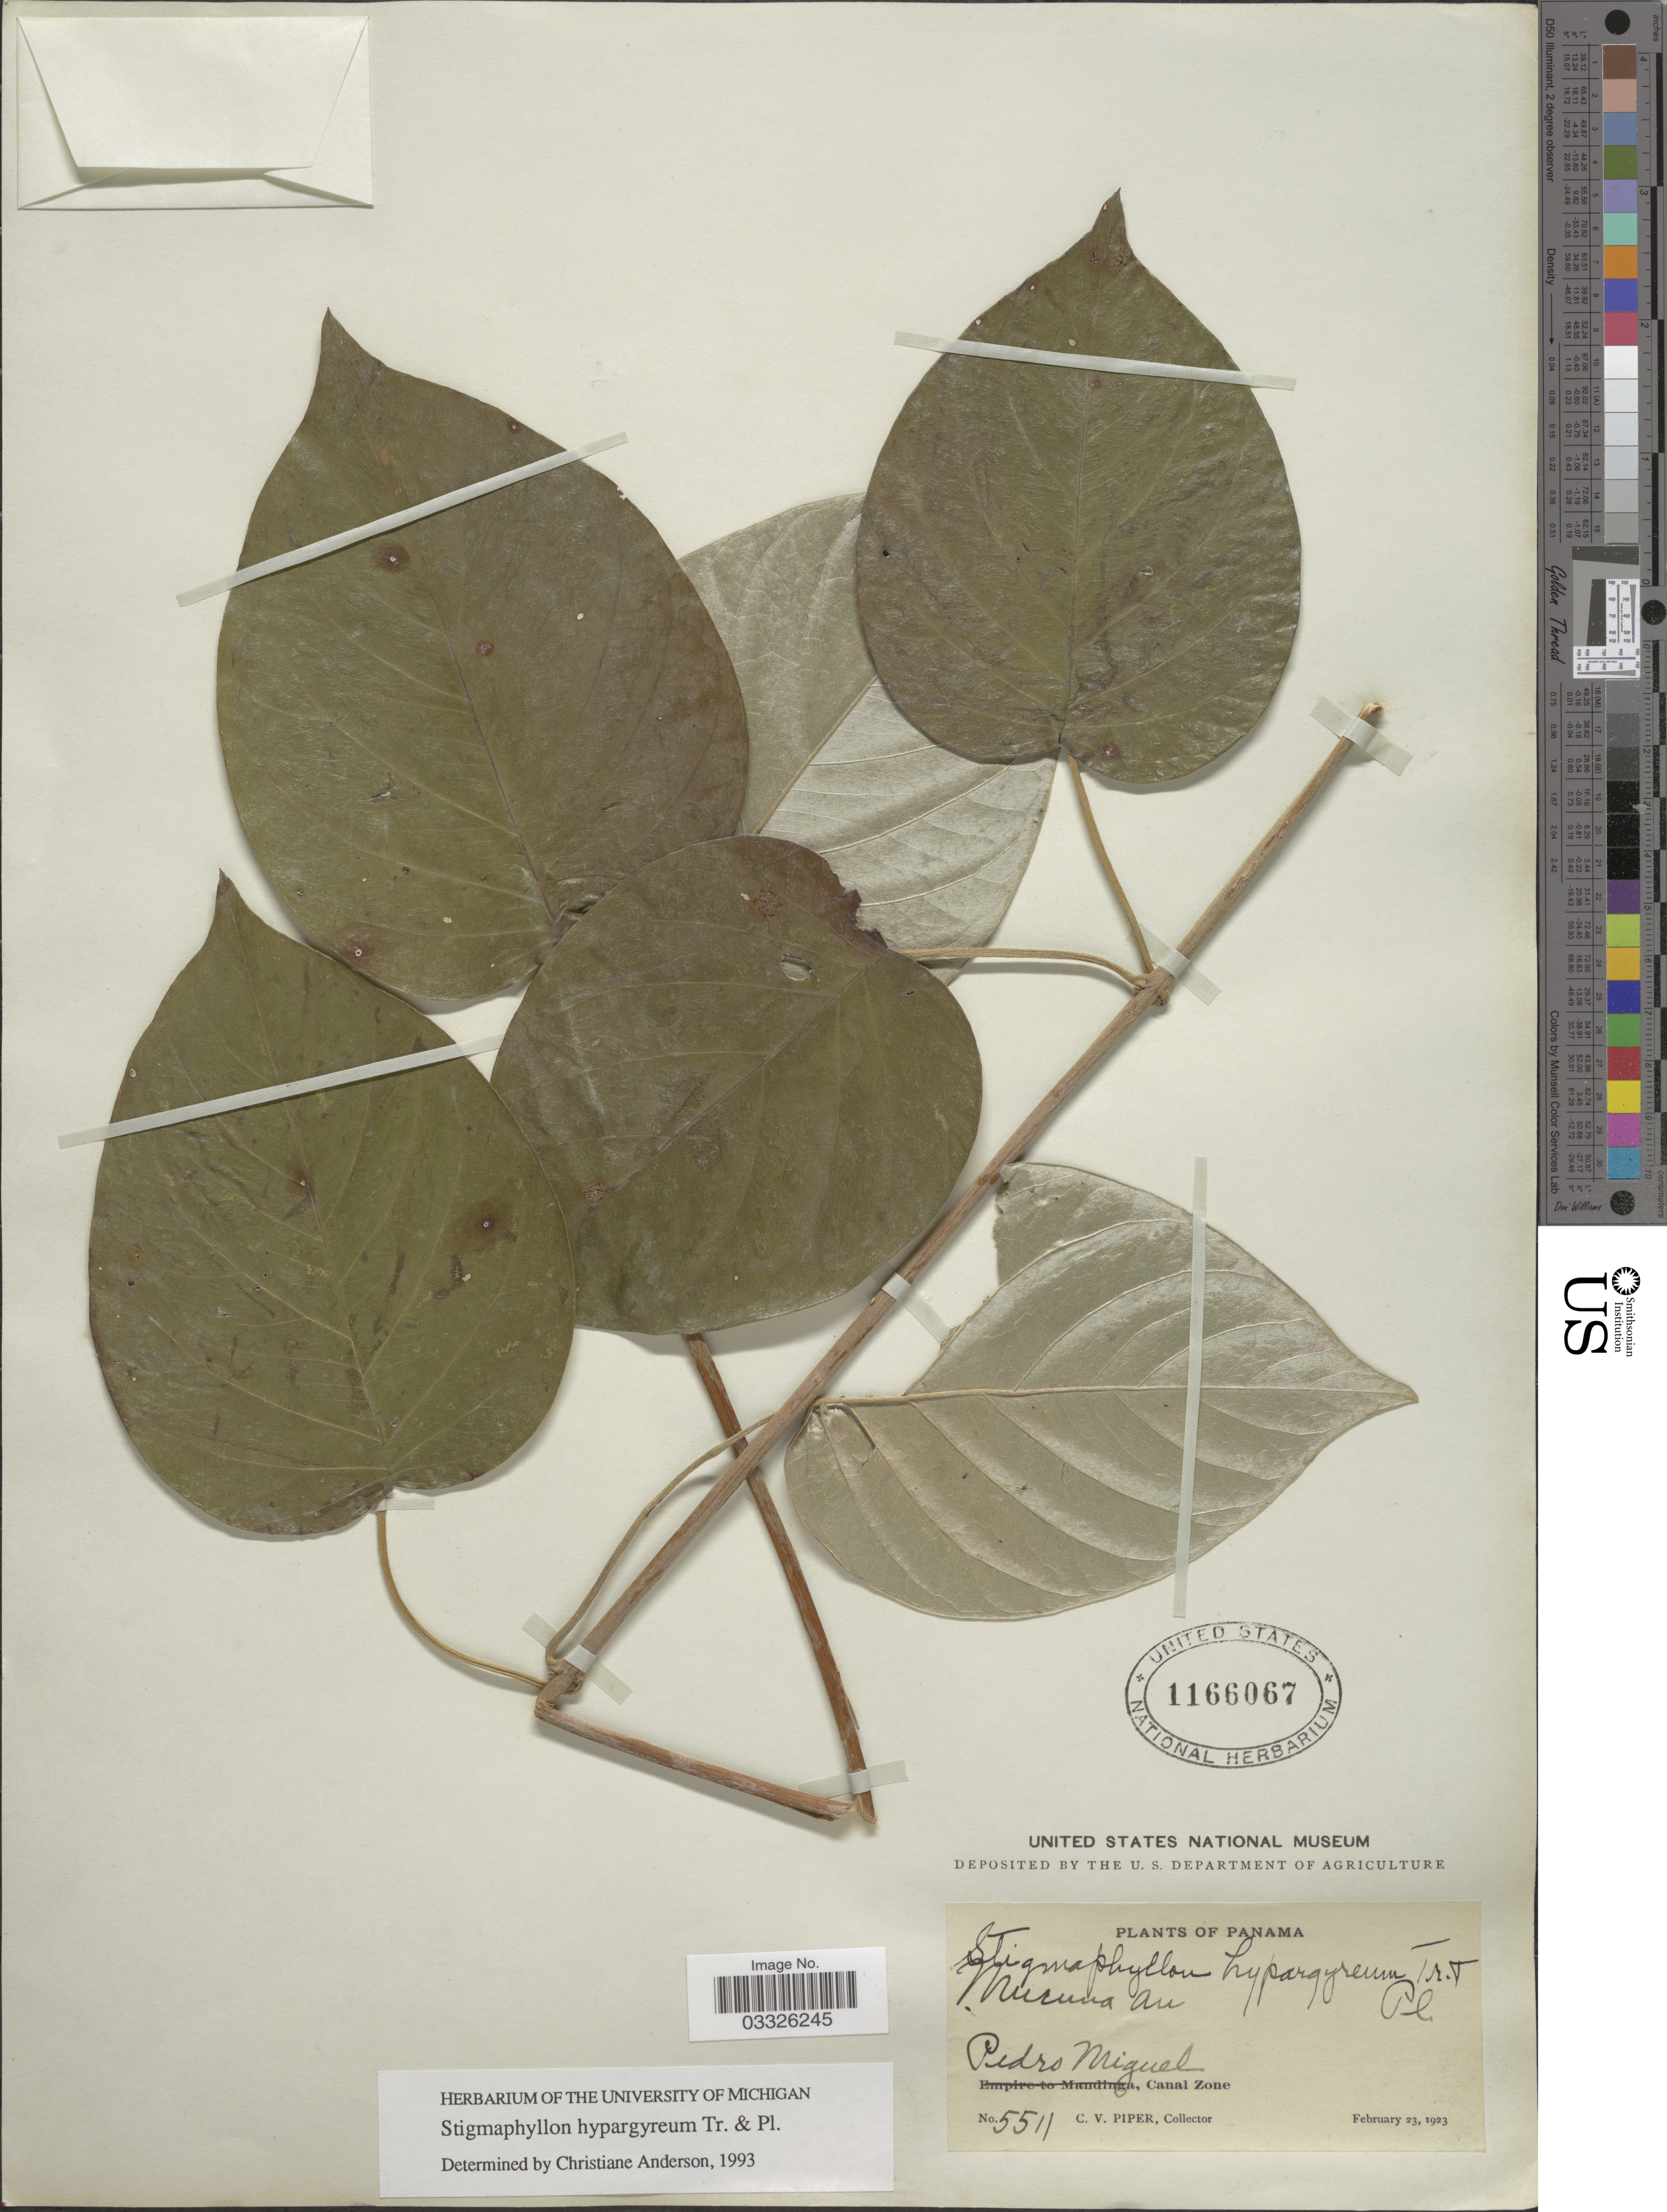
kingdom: Plantae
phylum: Tracheophyta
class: Magnoliopsida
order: Malpighiales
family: Malpighiaceae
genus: Stigmaphyllon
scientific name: Stigmaphyllon hypargyreum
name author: Triana & Planch.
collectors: C. V. Piper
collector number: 5511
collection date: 1923-02-23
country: Panama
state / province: Colón / Panamá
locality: Pedro Miguel, Canal Zone.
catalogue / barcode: US 1166067